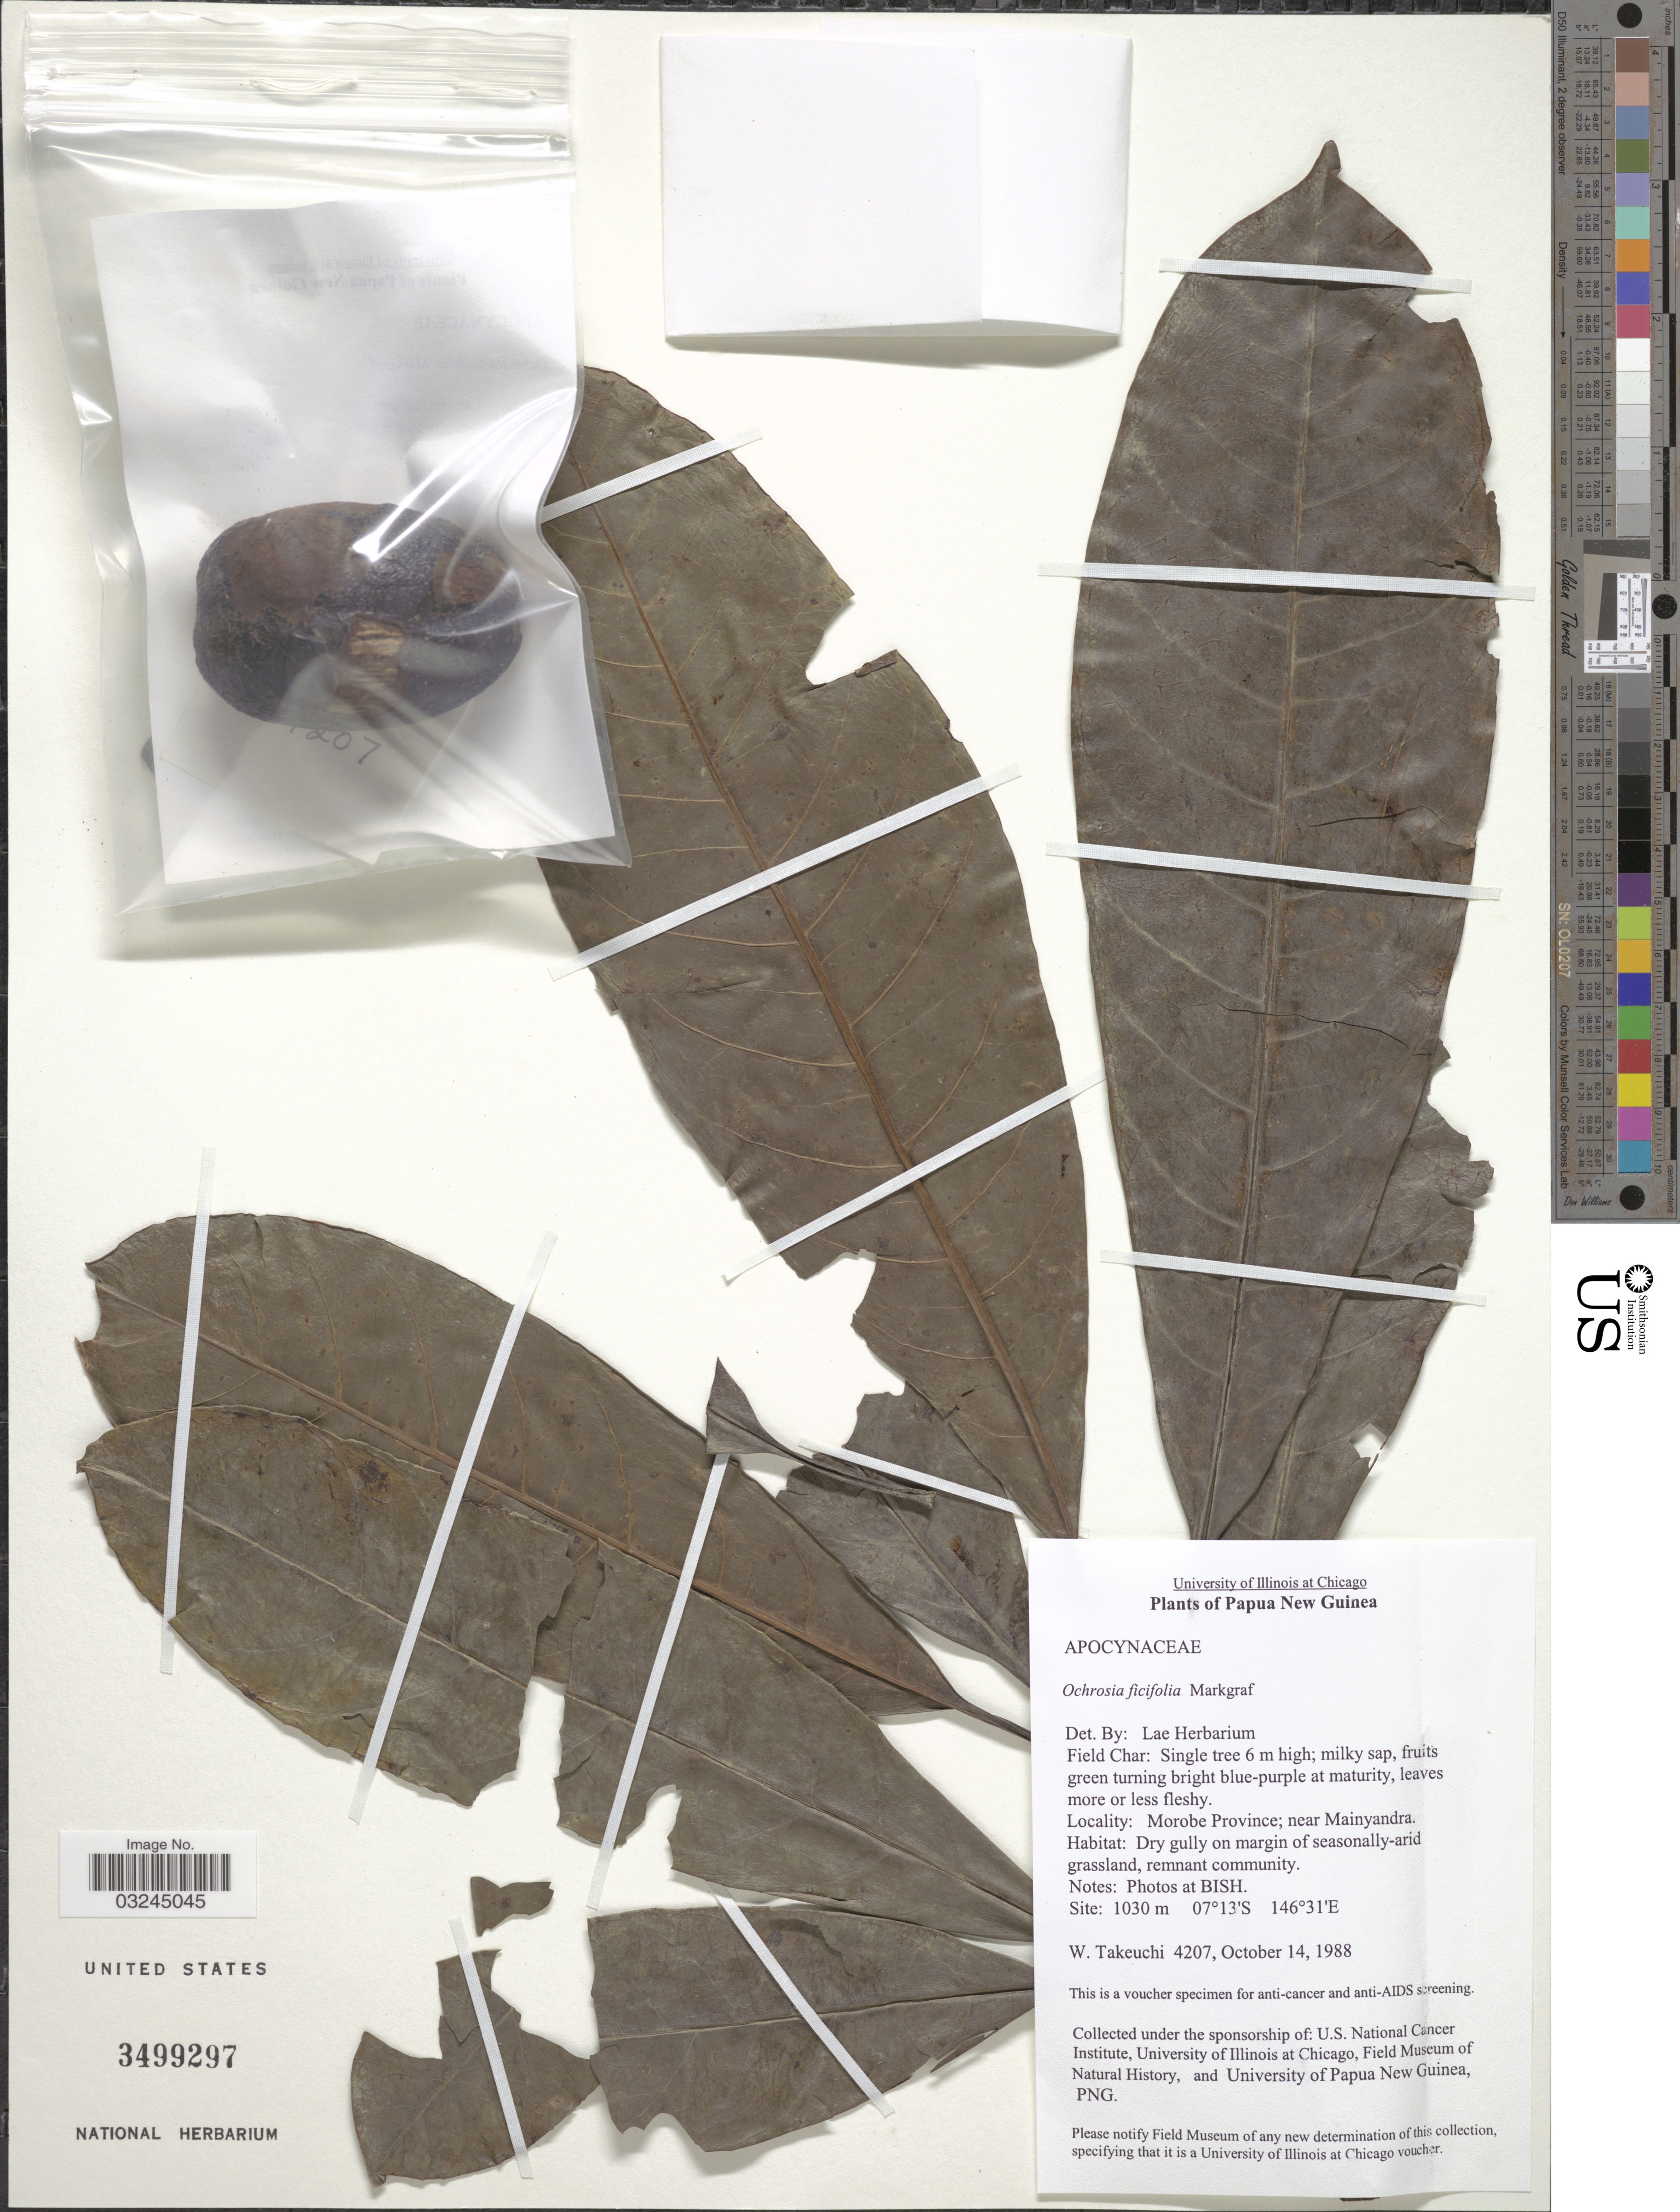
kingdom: Plantae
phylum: Tracheophyta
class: Magnoliopsida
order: Gentianales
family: Apocynaceae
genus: Ochrosia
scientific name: Ochrosia ficifolia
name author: (S. Moore) Markgr.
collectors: W. Takeuchi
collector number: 4207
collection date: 1988-10-14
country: Papua New Guinea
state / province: Morobe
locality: Near Mainyandra.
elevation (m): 1030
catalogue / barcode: US 3499297